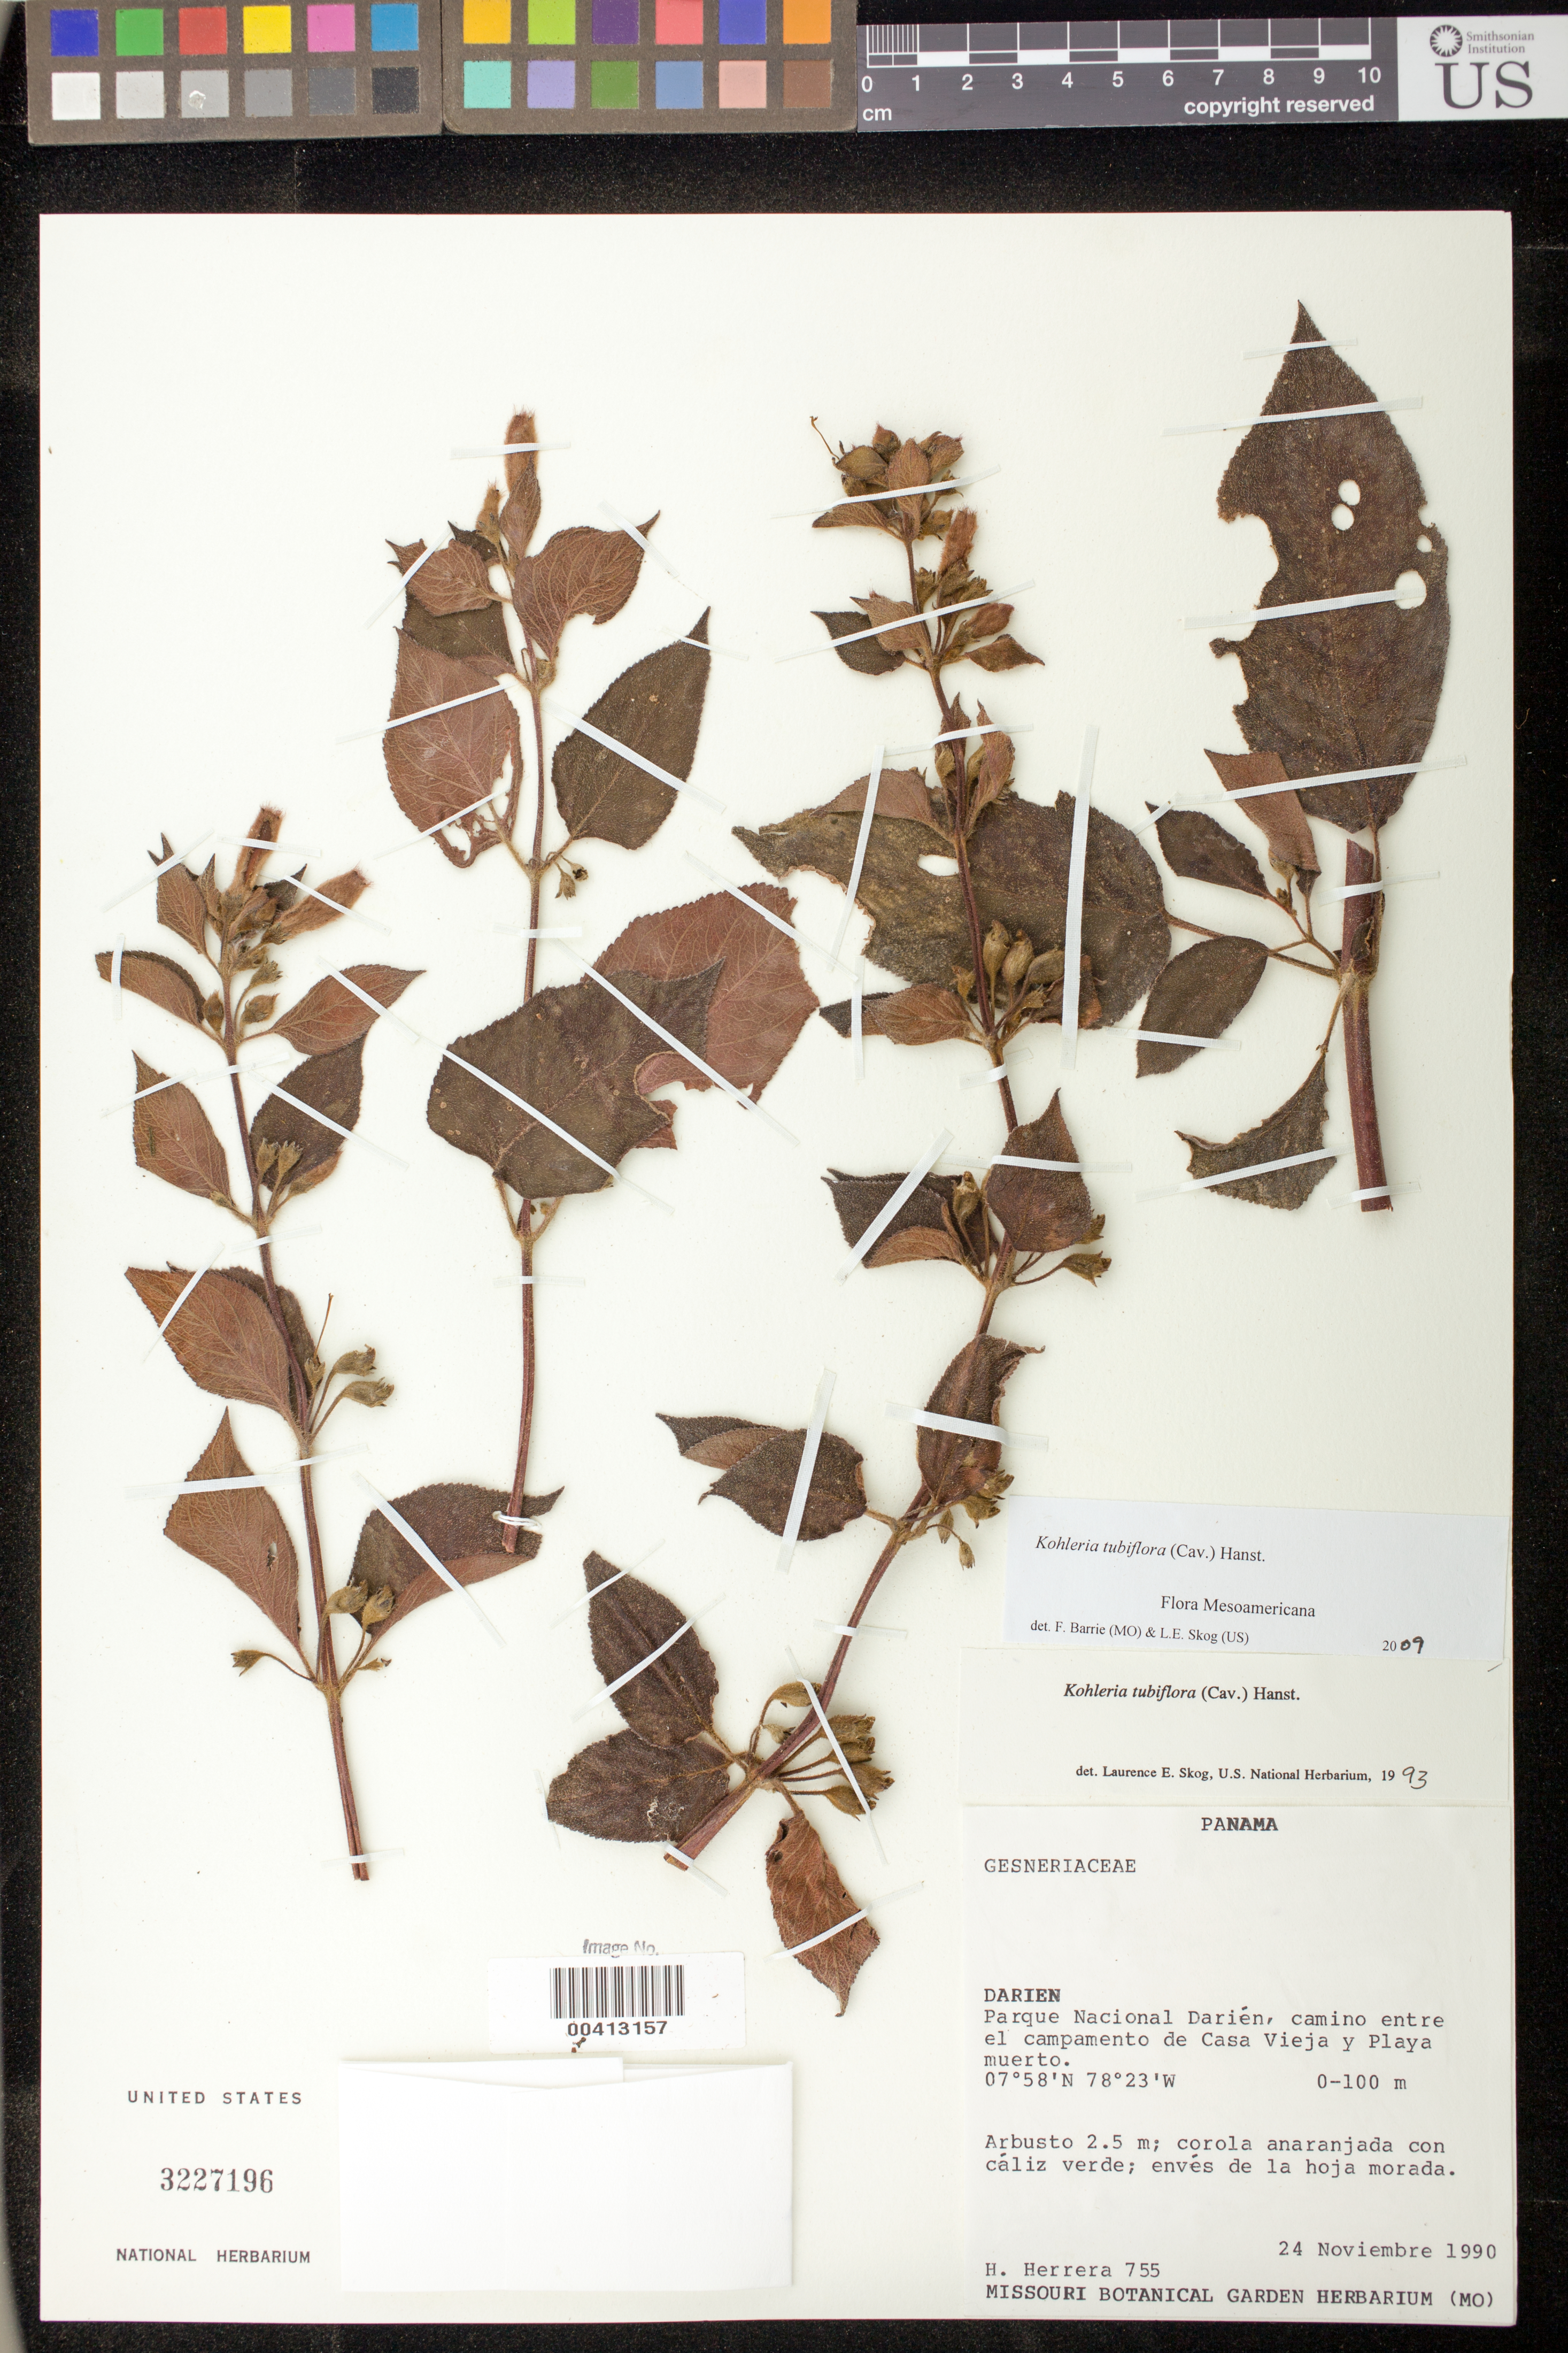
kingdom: Plantae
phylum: Tracheophyta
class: Magnoliopsida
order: Lamiales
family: Gesneriaceae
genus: Kohleria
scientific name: Kohleria tubiflora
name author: (Cav.) Hanst.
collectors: H. Herrera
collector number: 755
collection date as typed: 24 Nov 1990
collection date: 1990-11-24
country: Panama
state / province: Darién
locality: Darien National Park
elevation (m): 0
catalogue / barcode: US 3227196